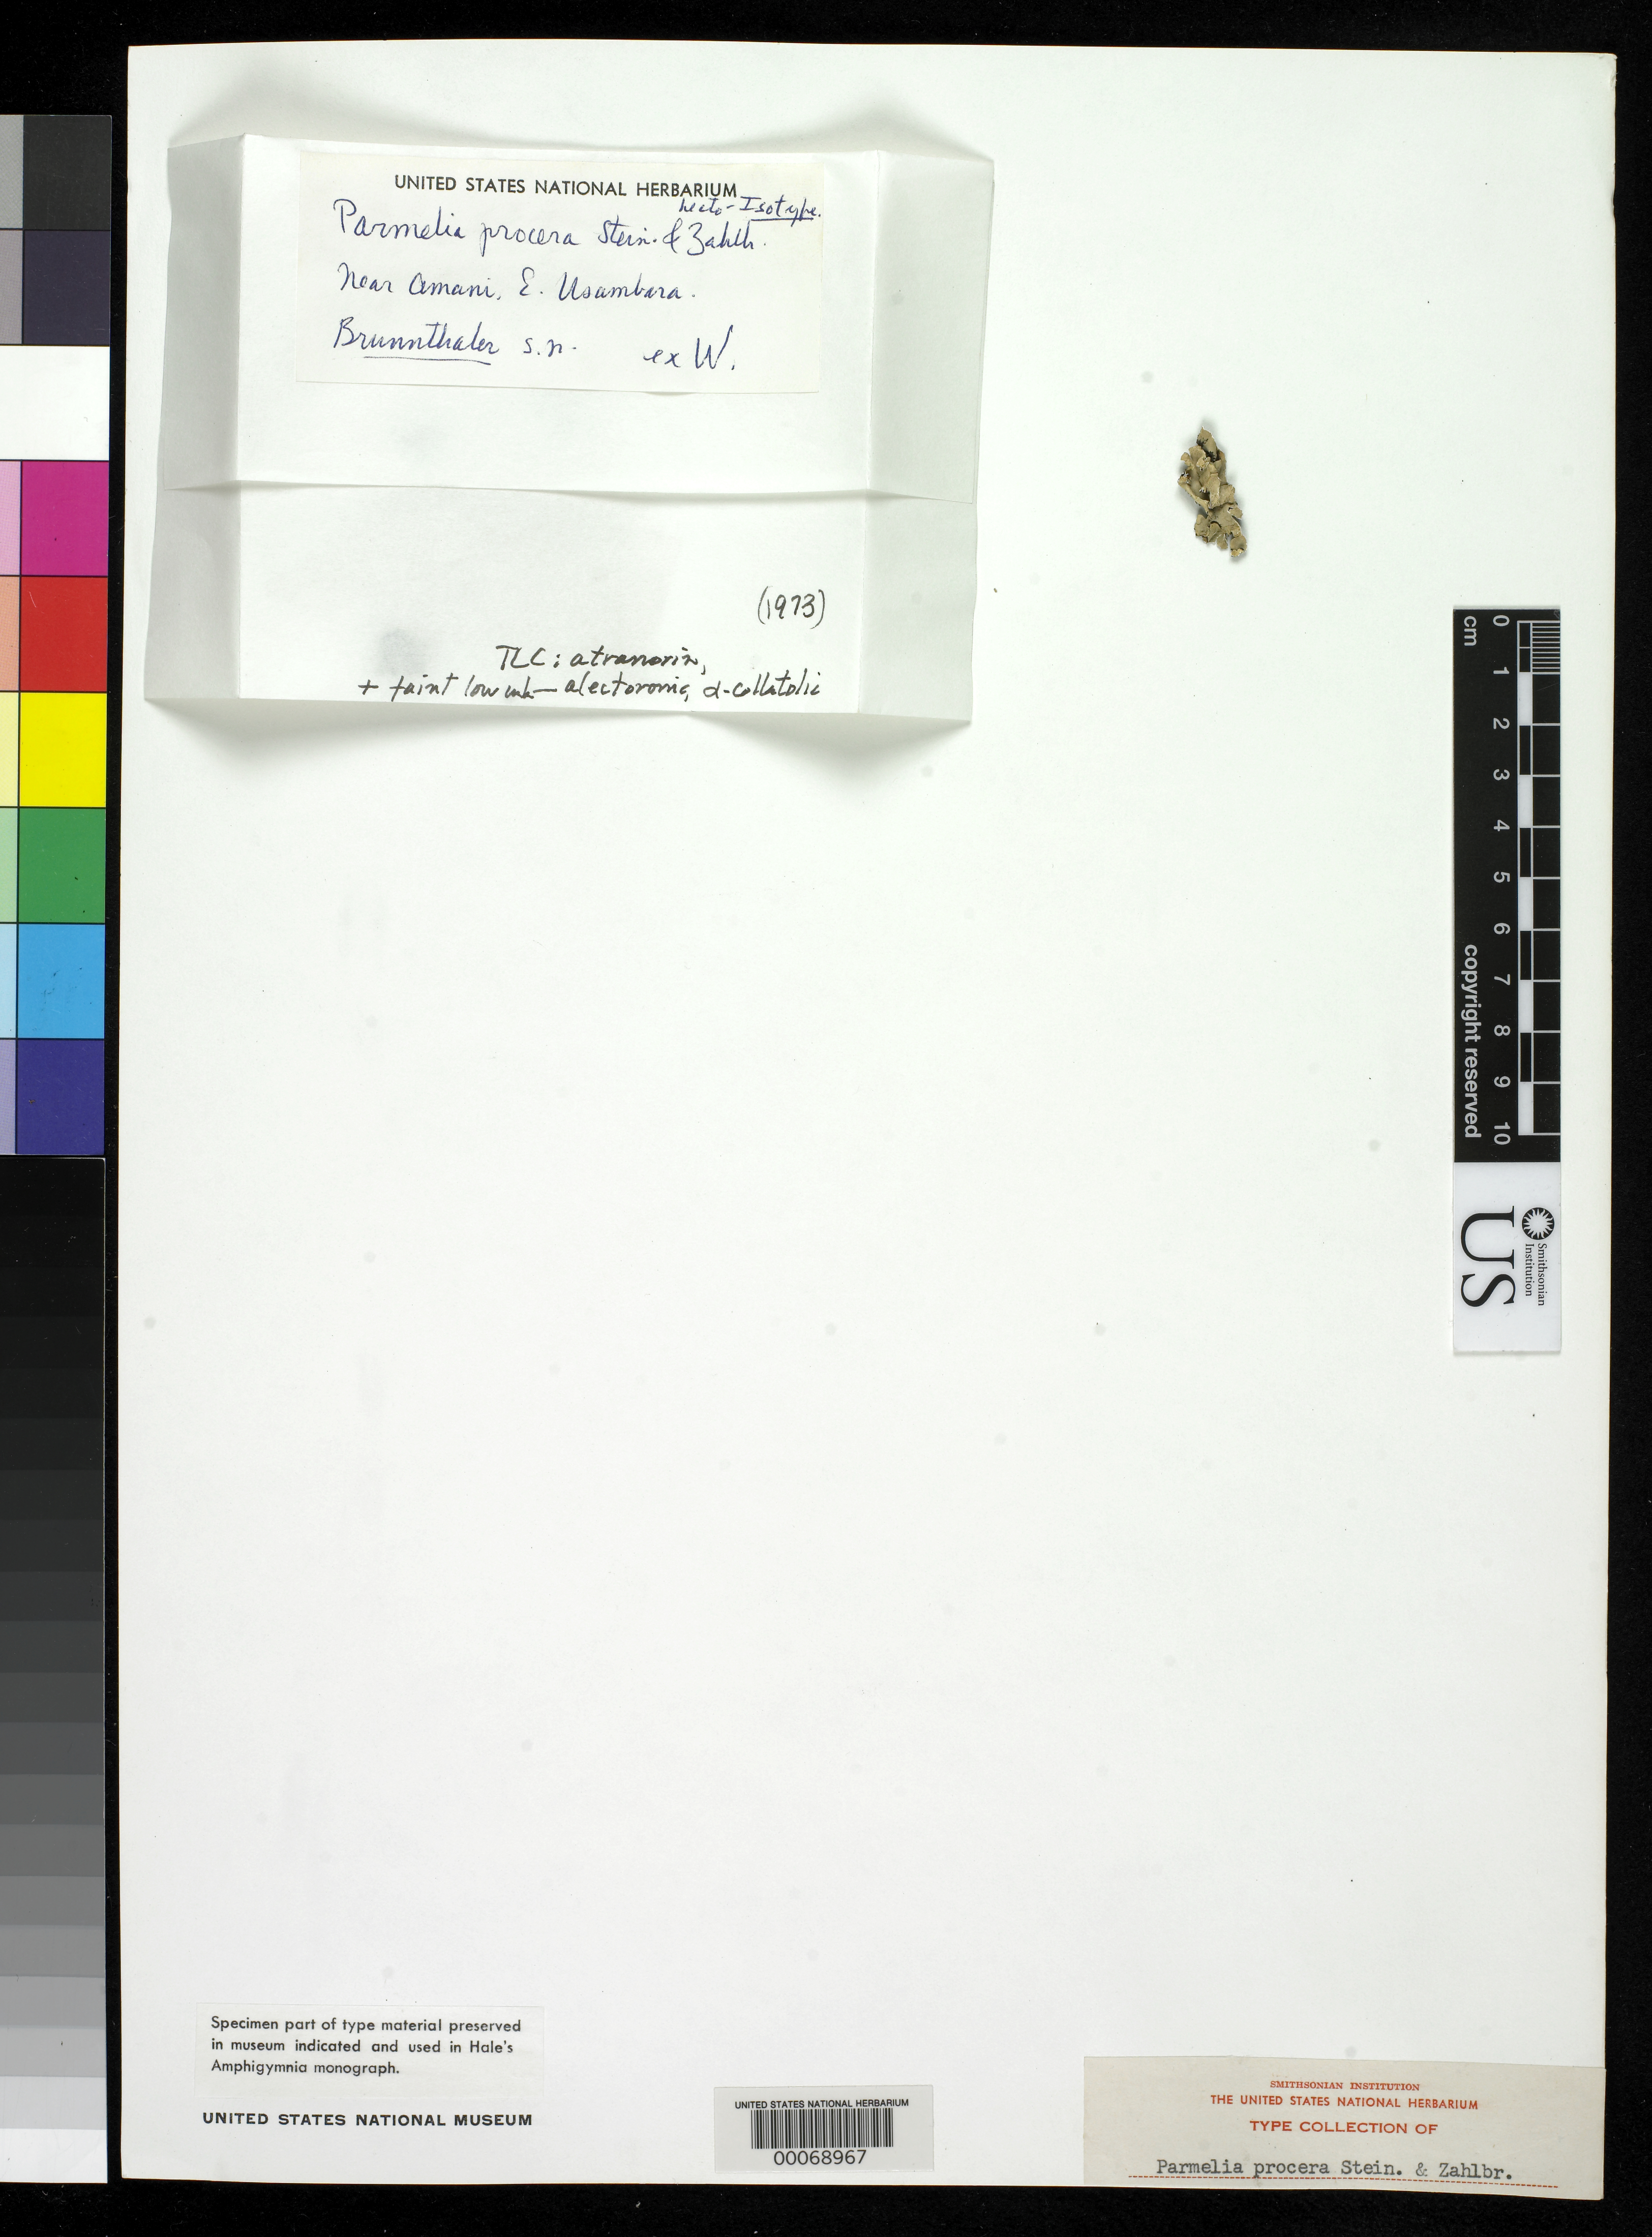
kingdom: Fungi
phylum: Ascomycota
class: Lecanoromycetes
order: Lecanorales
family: Parmeliaceae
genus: Parmelia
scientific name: Parmelia procera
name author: J. Steiner & Zahlbr. in Zahlbr.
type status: Isosyntype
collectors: J. Brunnthaler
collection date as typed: Aug 1890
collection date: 1890-08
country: Tanzania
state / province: Tanga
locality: Regenwald [rain forest] near Amani, E Usambara.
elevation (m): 800